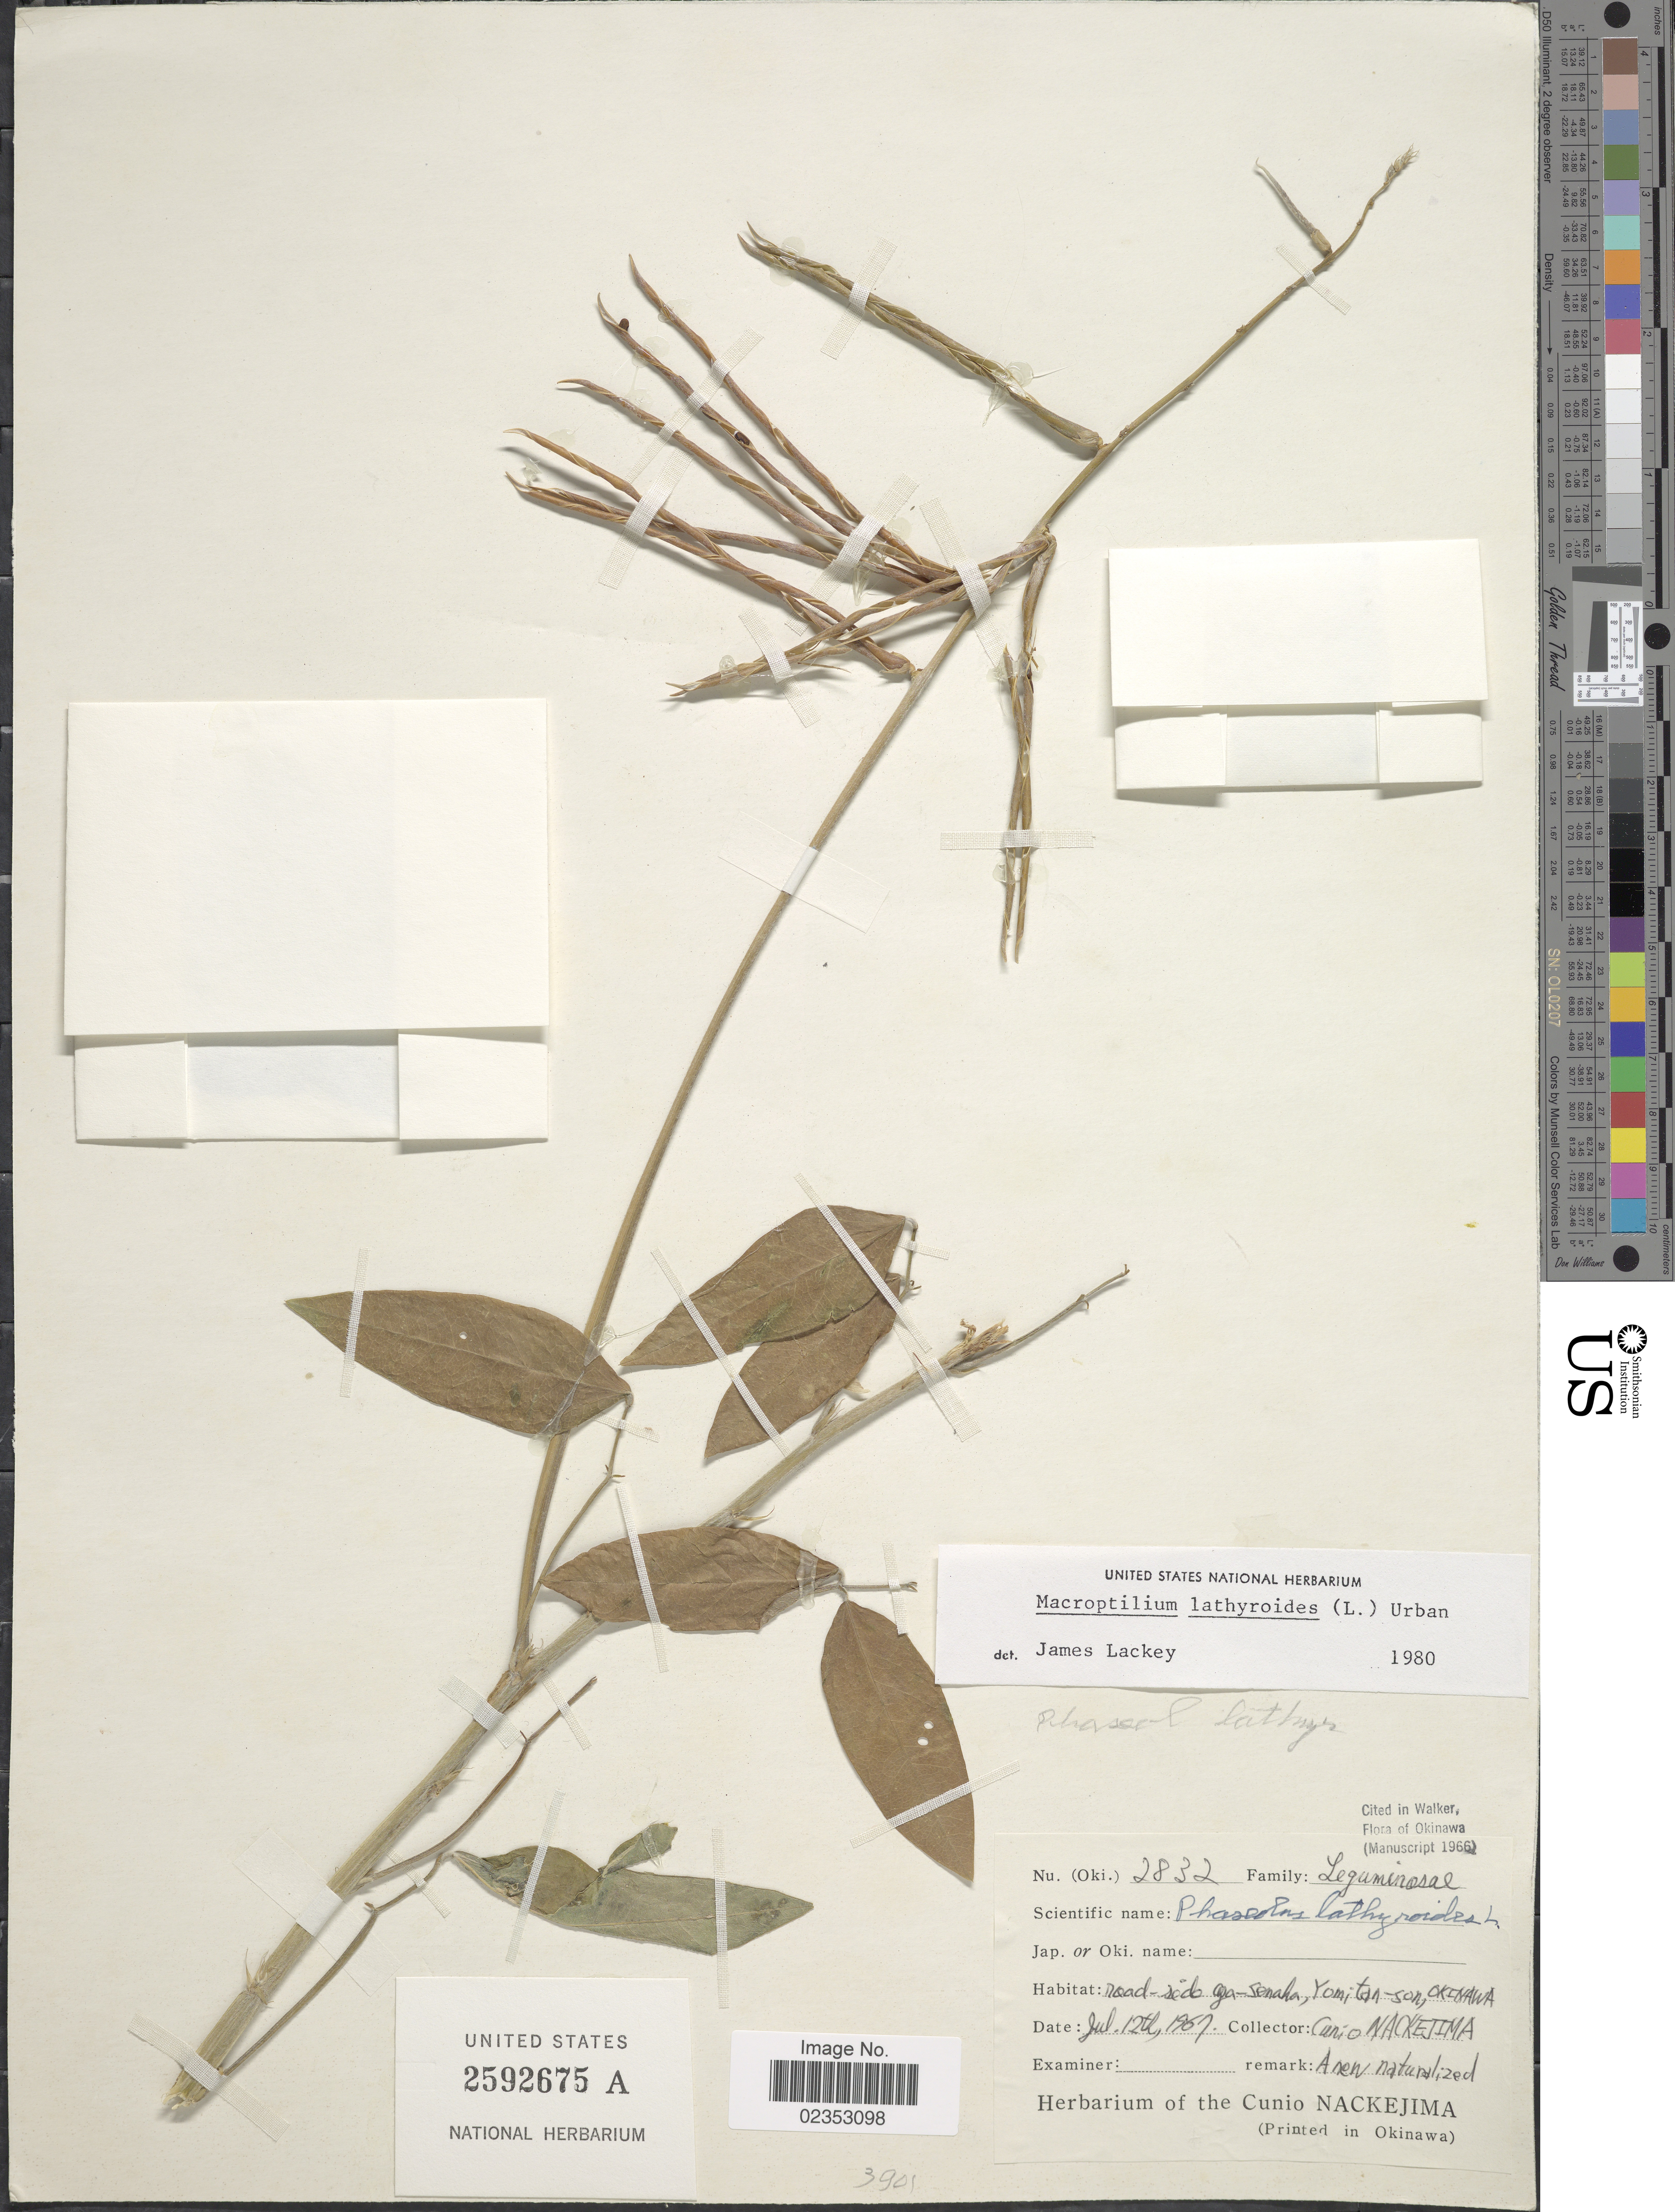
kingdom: Plantae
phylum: Tracheophyta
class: Magnoliopsida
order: Fabales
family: Fabaceae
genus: Macroptilium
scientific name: Macroptilium lathyroides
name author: (L.) Urb.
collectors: C. Nackejima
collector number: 2832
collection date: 1967-07-12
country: Japan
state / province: Okinawa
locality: Road-sedo agra-Senaha, Yomitan-son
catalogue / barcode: US 2592675A